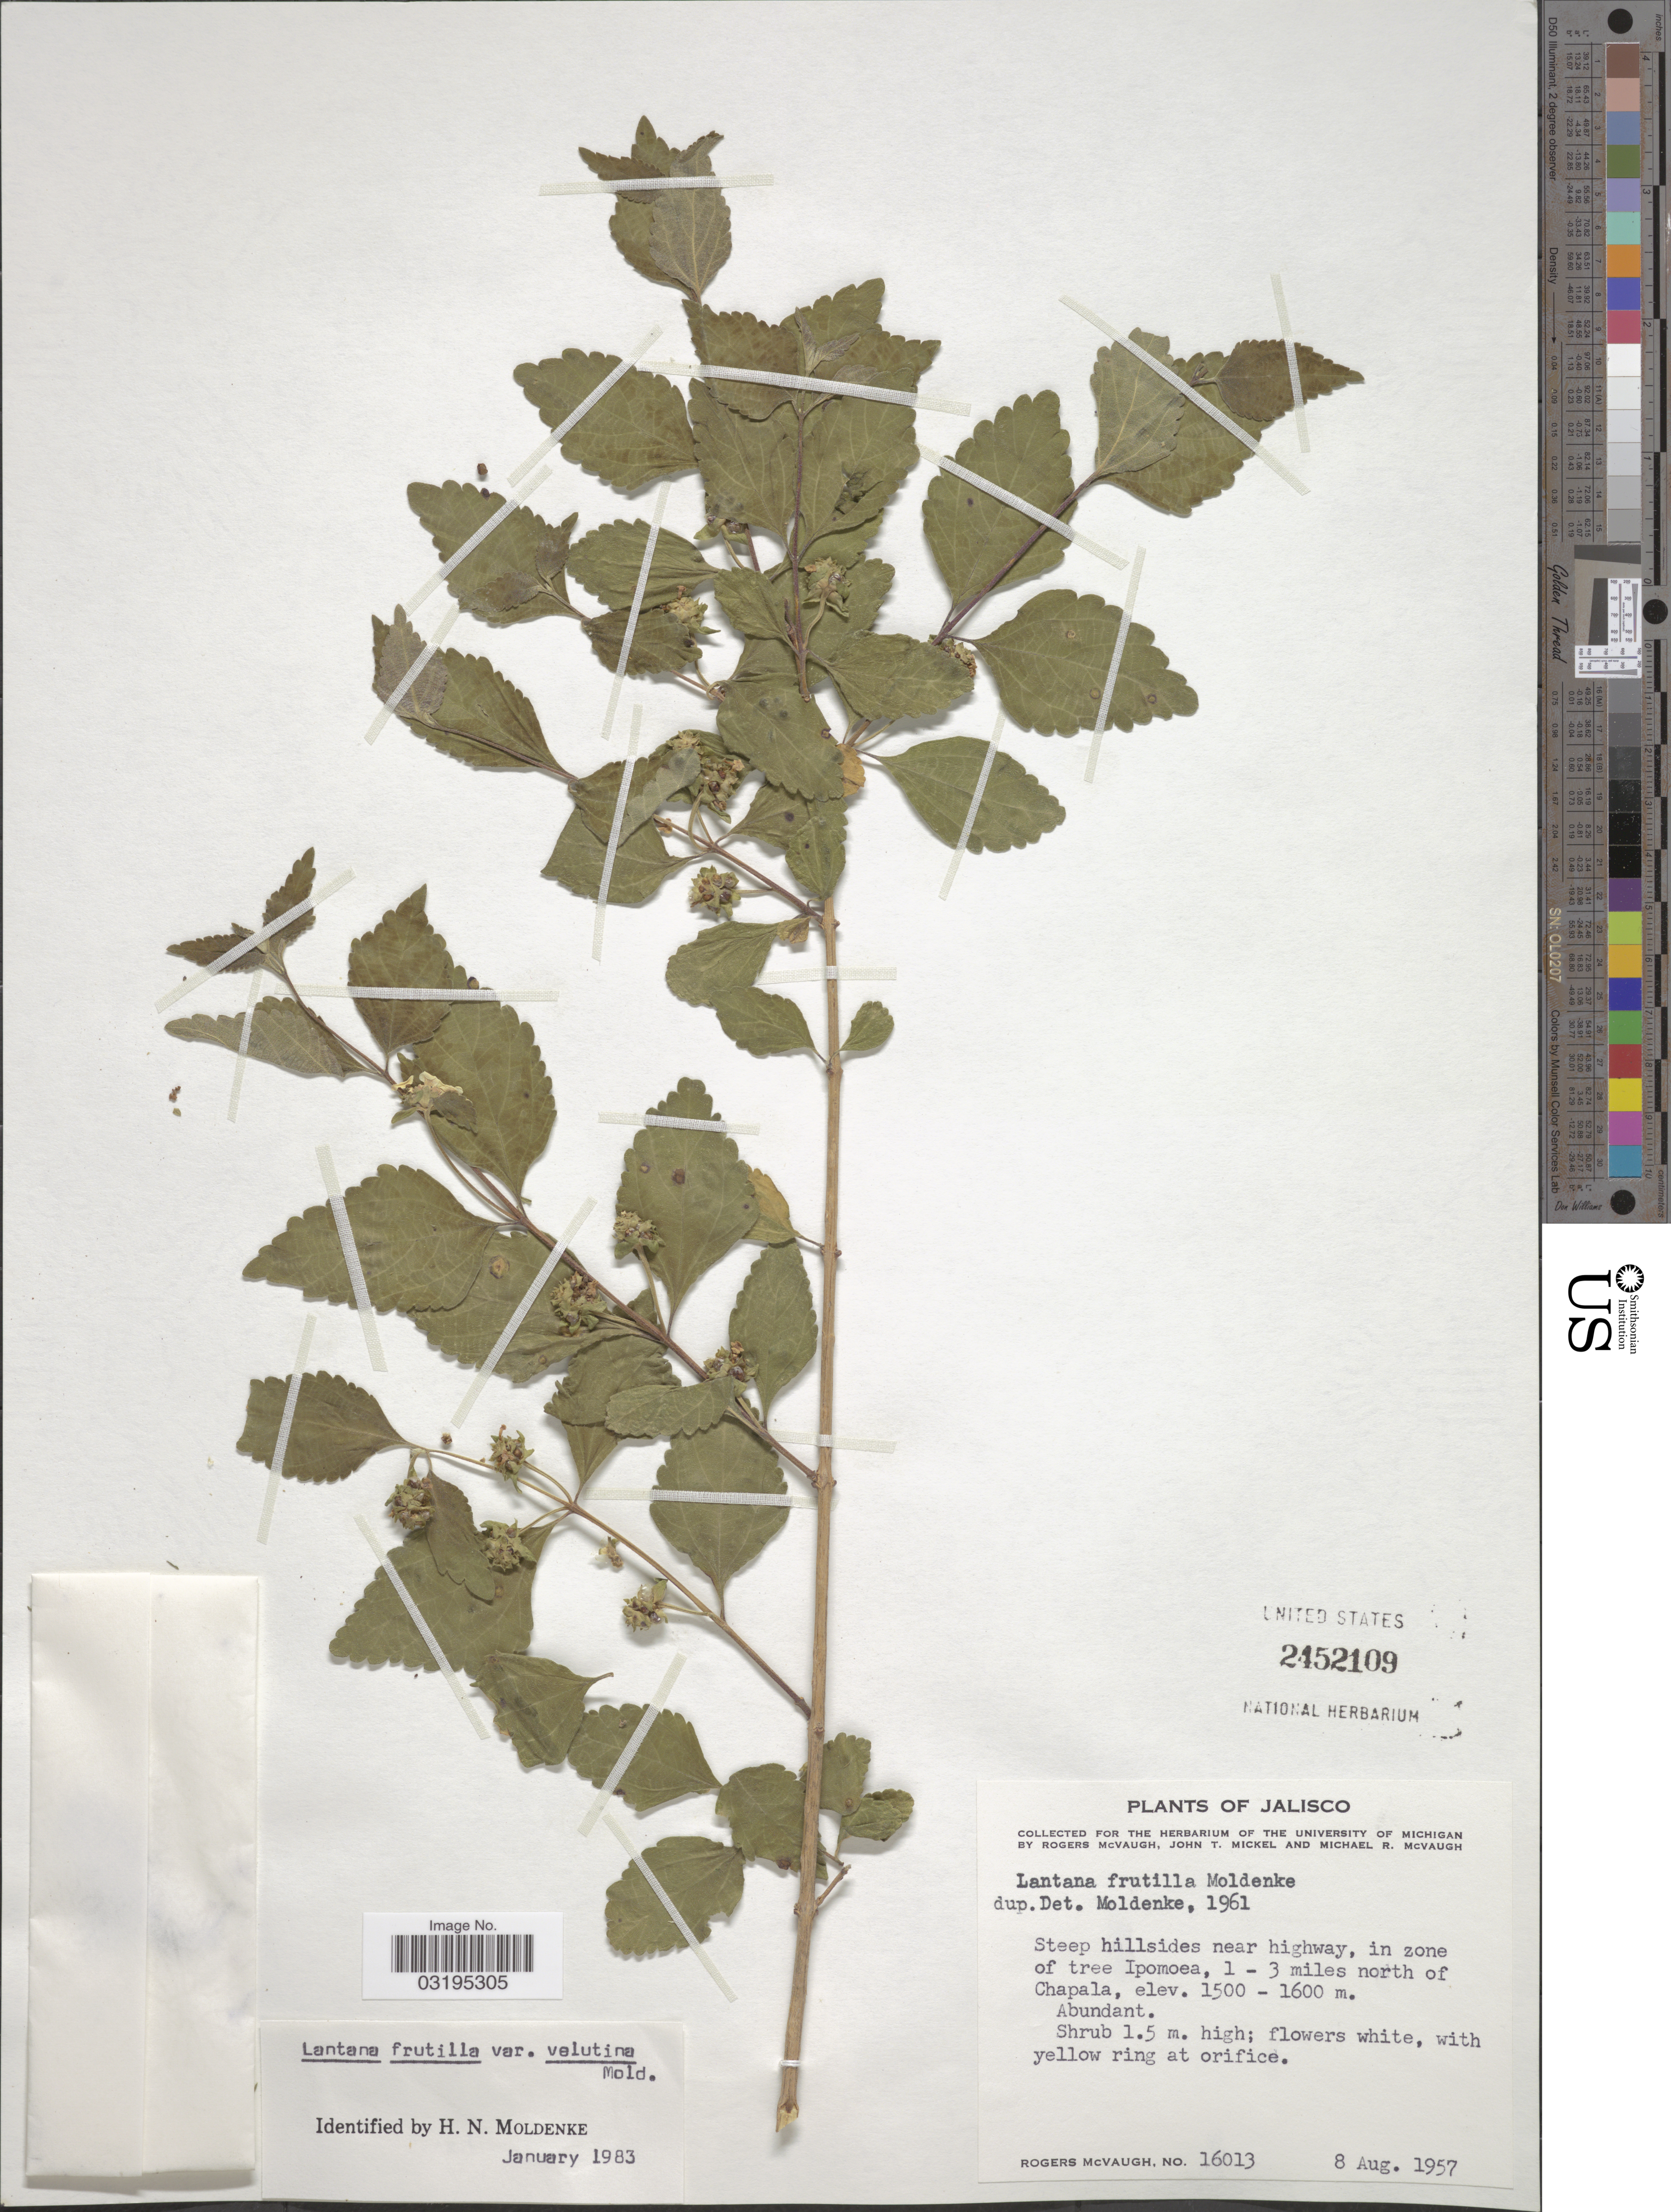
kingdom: Plantae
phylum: Tracheophyta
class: Magnoliopsida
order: Lamiales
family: Verbenaceae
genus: Lantana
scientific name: Lantana frutilla var. velutina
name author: Moldenke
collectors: R. McVaugh, J. T. Mickel & M. R. McVaugh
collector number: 16013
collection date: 1957-08-08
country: Mexico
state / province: Jalisco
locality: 1 - 3 miles north of Chapala.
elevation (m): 1500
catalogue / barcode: US 2452109